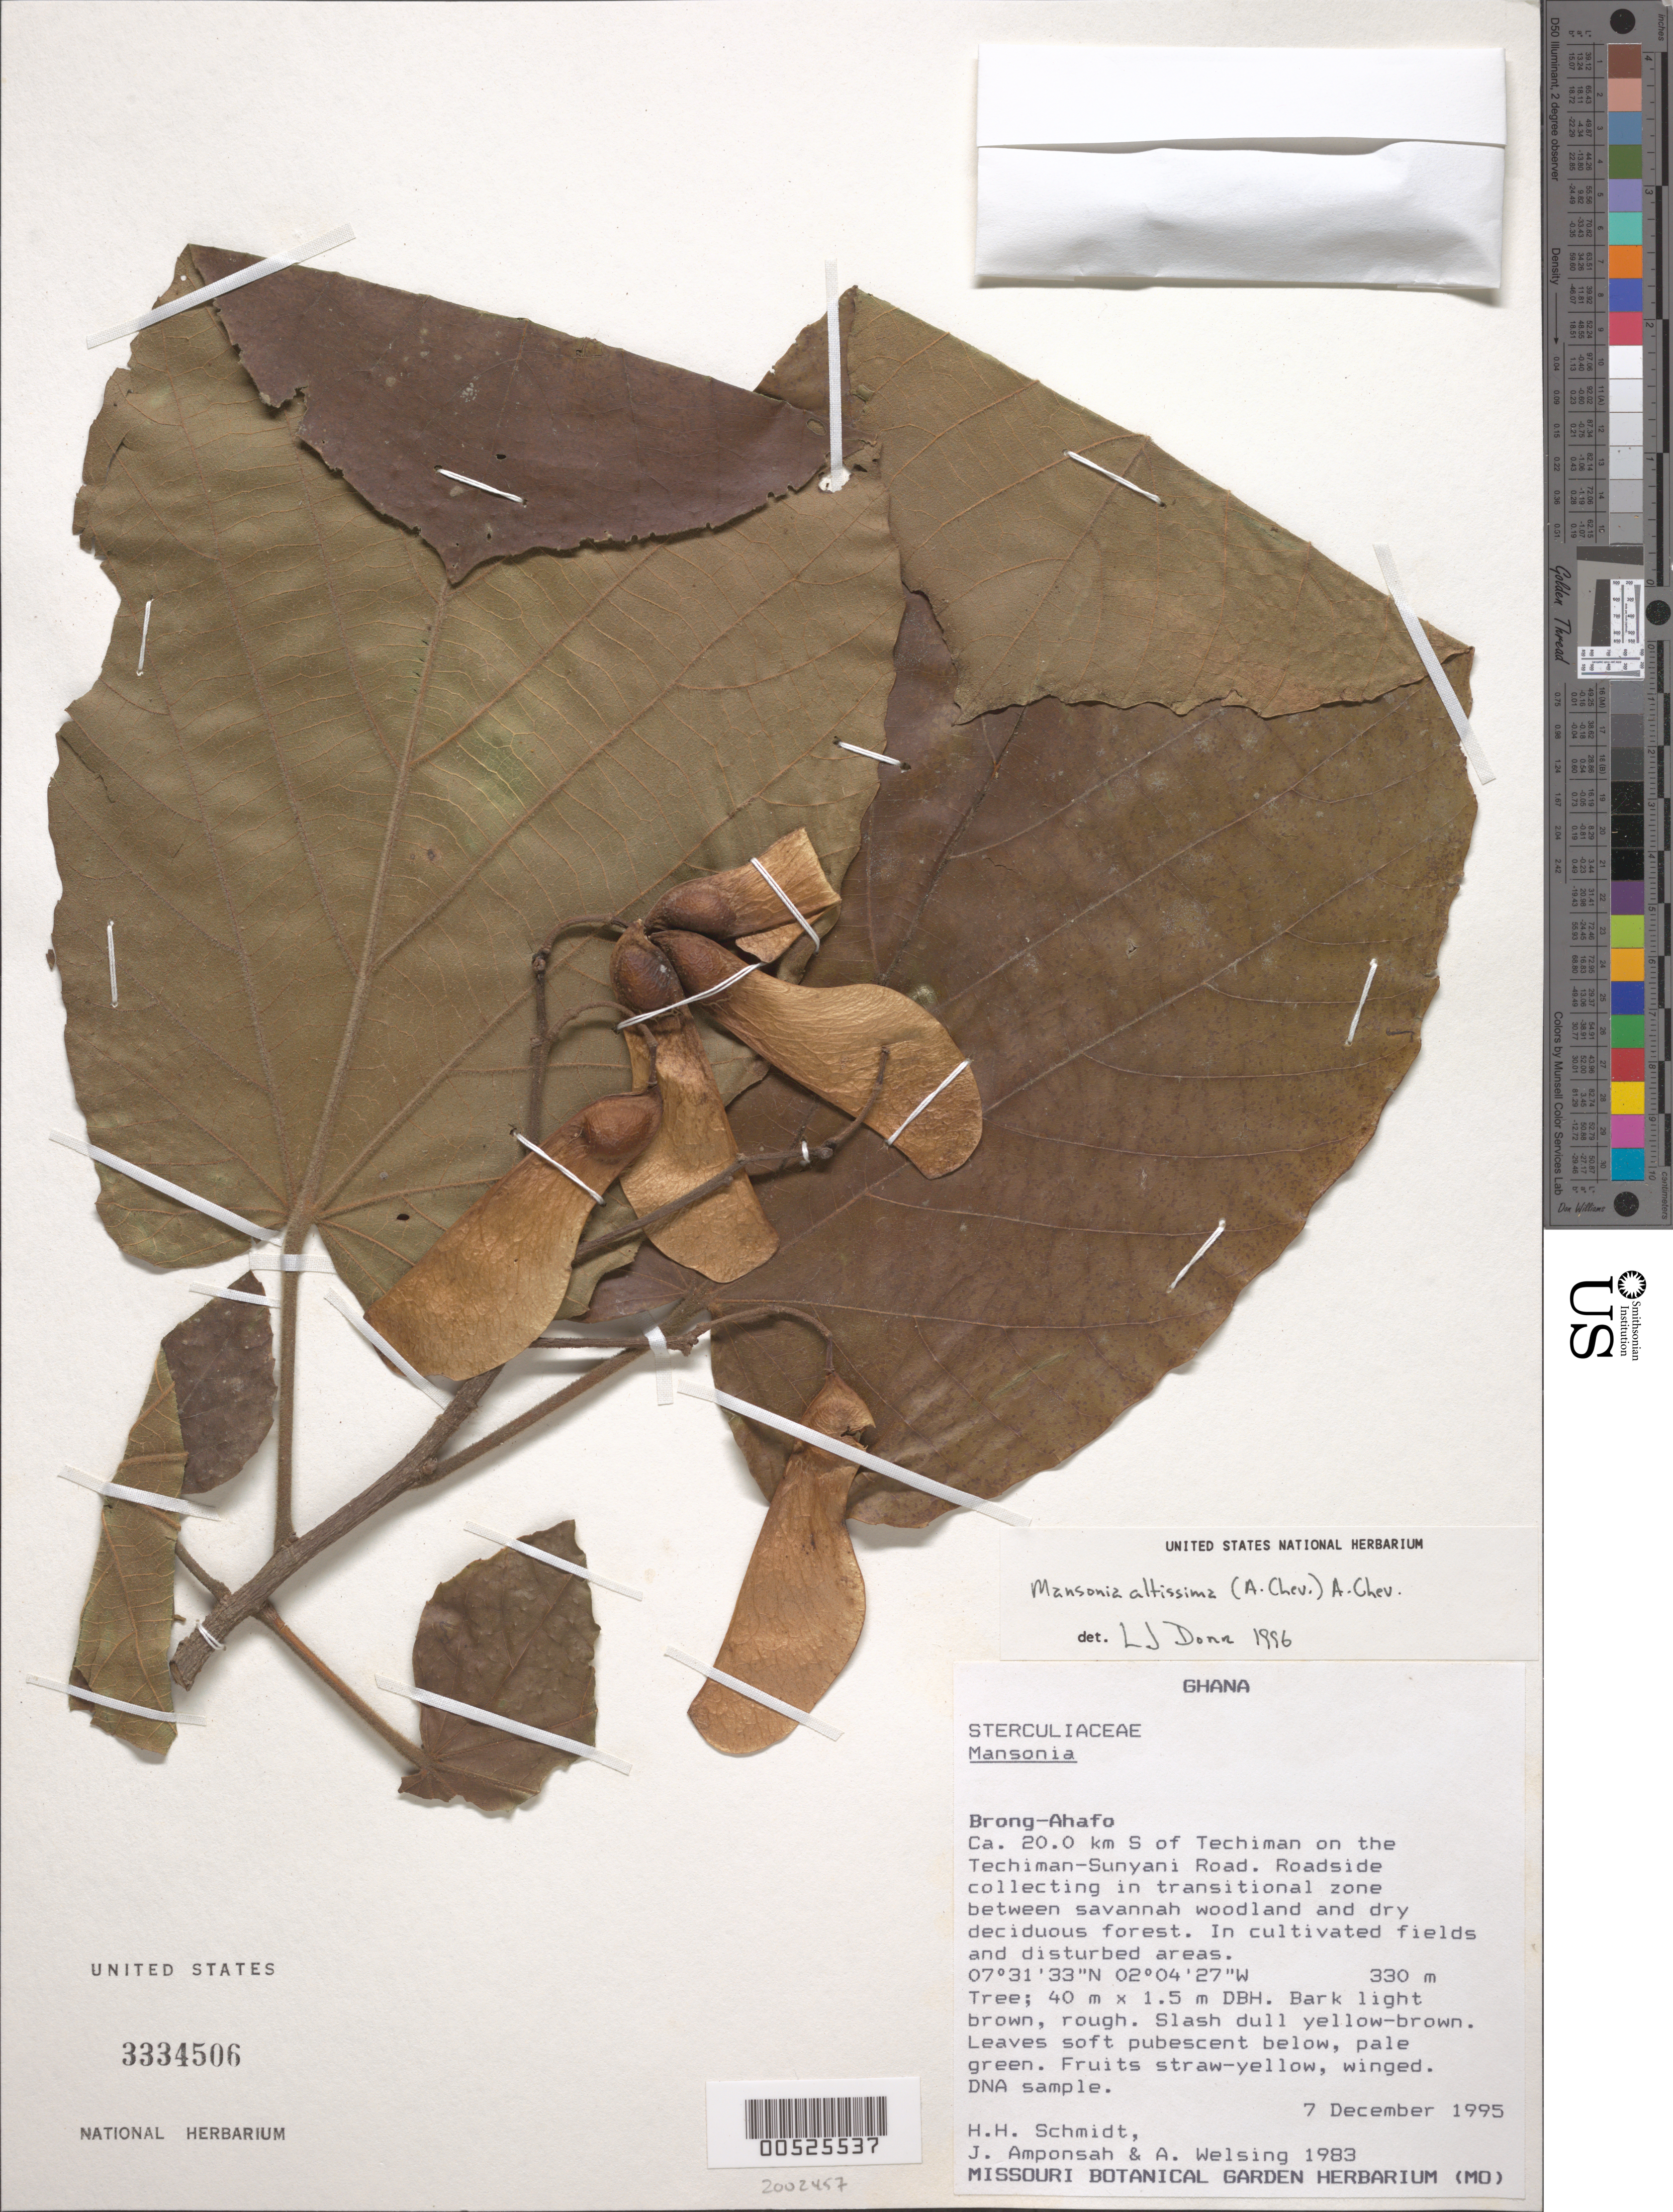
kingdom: Plantae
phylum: Tracheophyta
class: Magnoliopsida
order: Malvales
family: Malvaceae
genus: Mansonia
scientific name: Mansonia altissima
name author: (A. Chev.) A. Chev.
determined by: Dorr, L. J., (BOT), Smithsonian Institution - National Museum of Natural History (UNITED STATES)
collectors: H. H. Schmidt, J. Amponsah & A. Welsing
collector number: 1983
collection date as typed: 07 Dec 1995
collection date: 1995-12-07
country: Ghana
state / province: Brong-ahafo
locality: Ca. 20.0 km s of techiman on the techiman - sunyani road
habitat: Transitional zone between savannah woodland and dry deciduous forest.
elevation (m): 330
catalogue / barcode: US 3334506